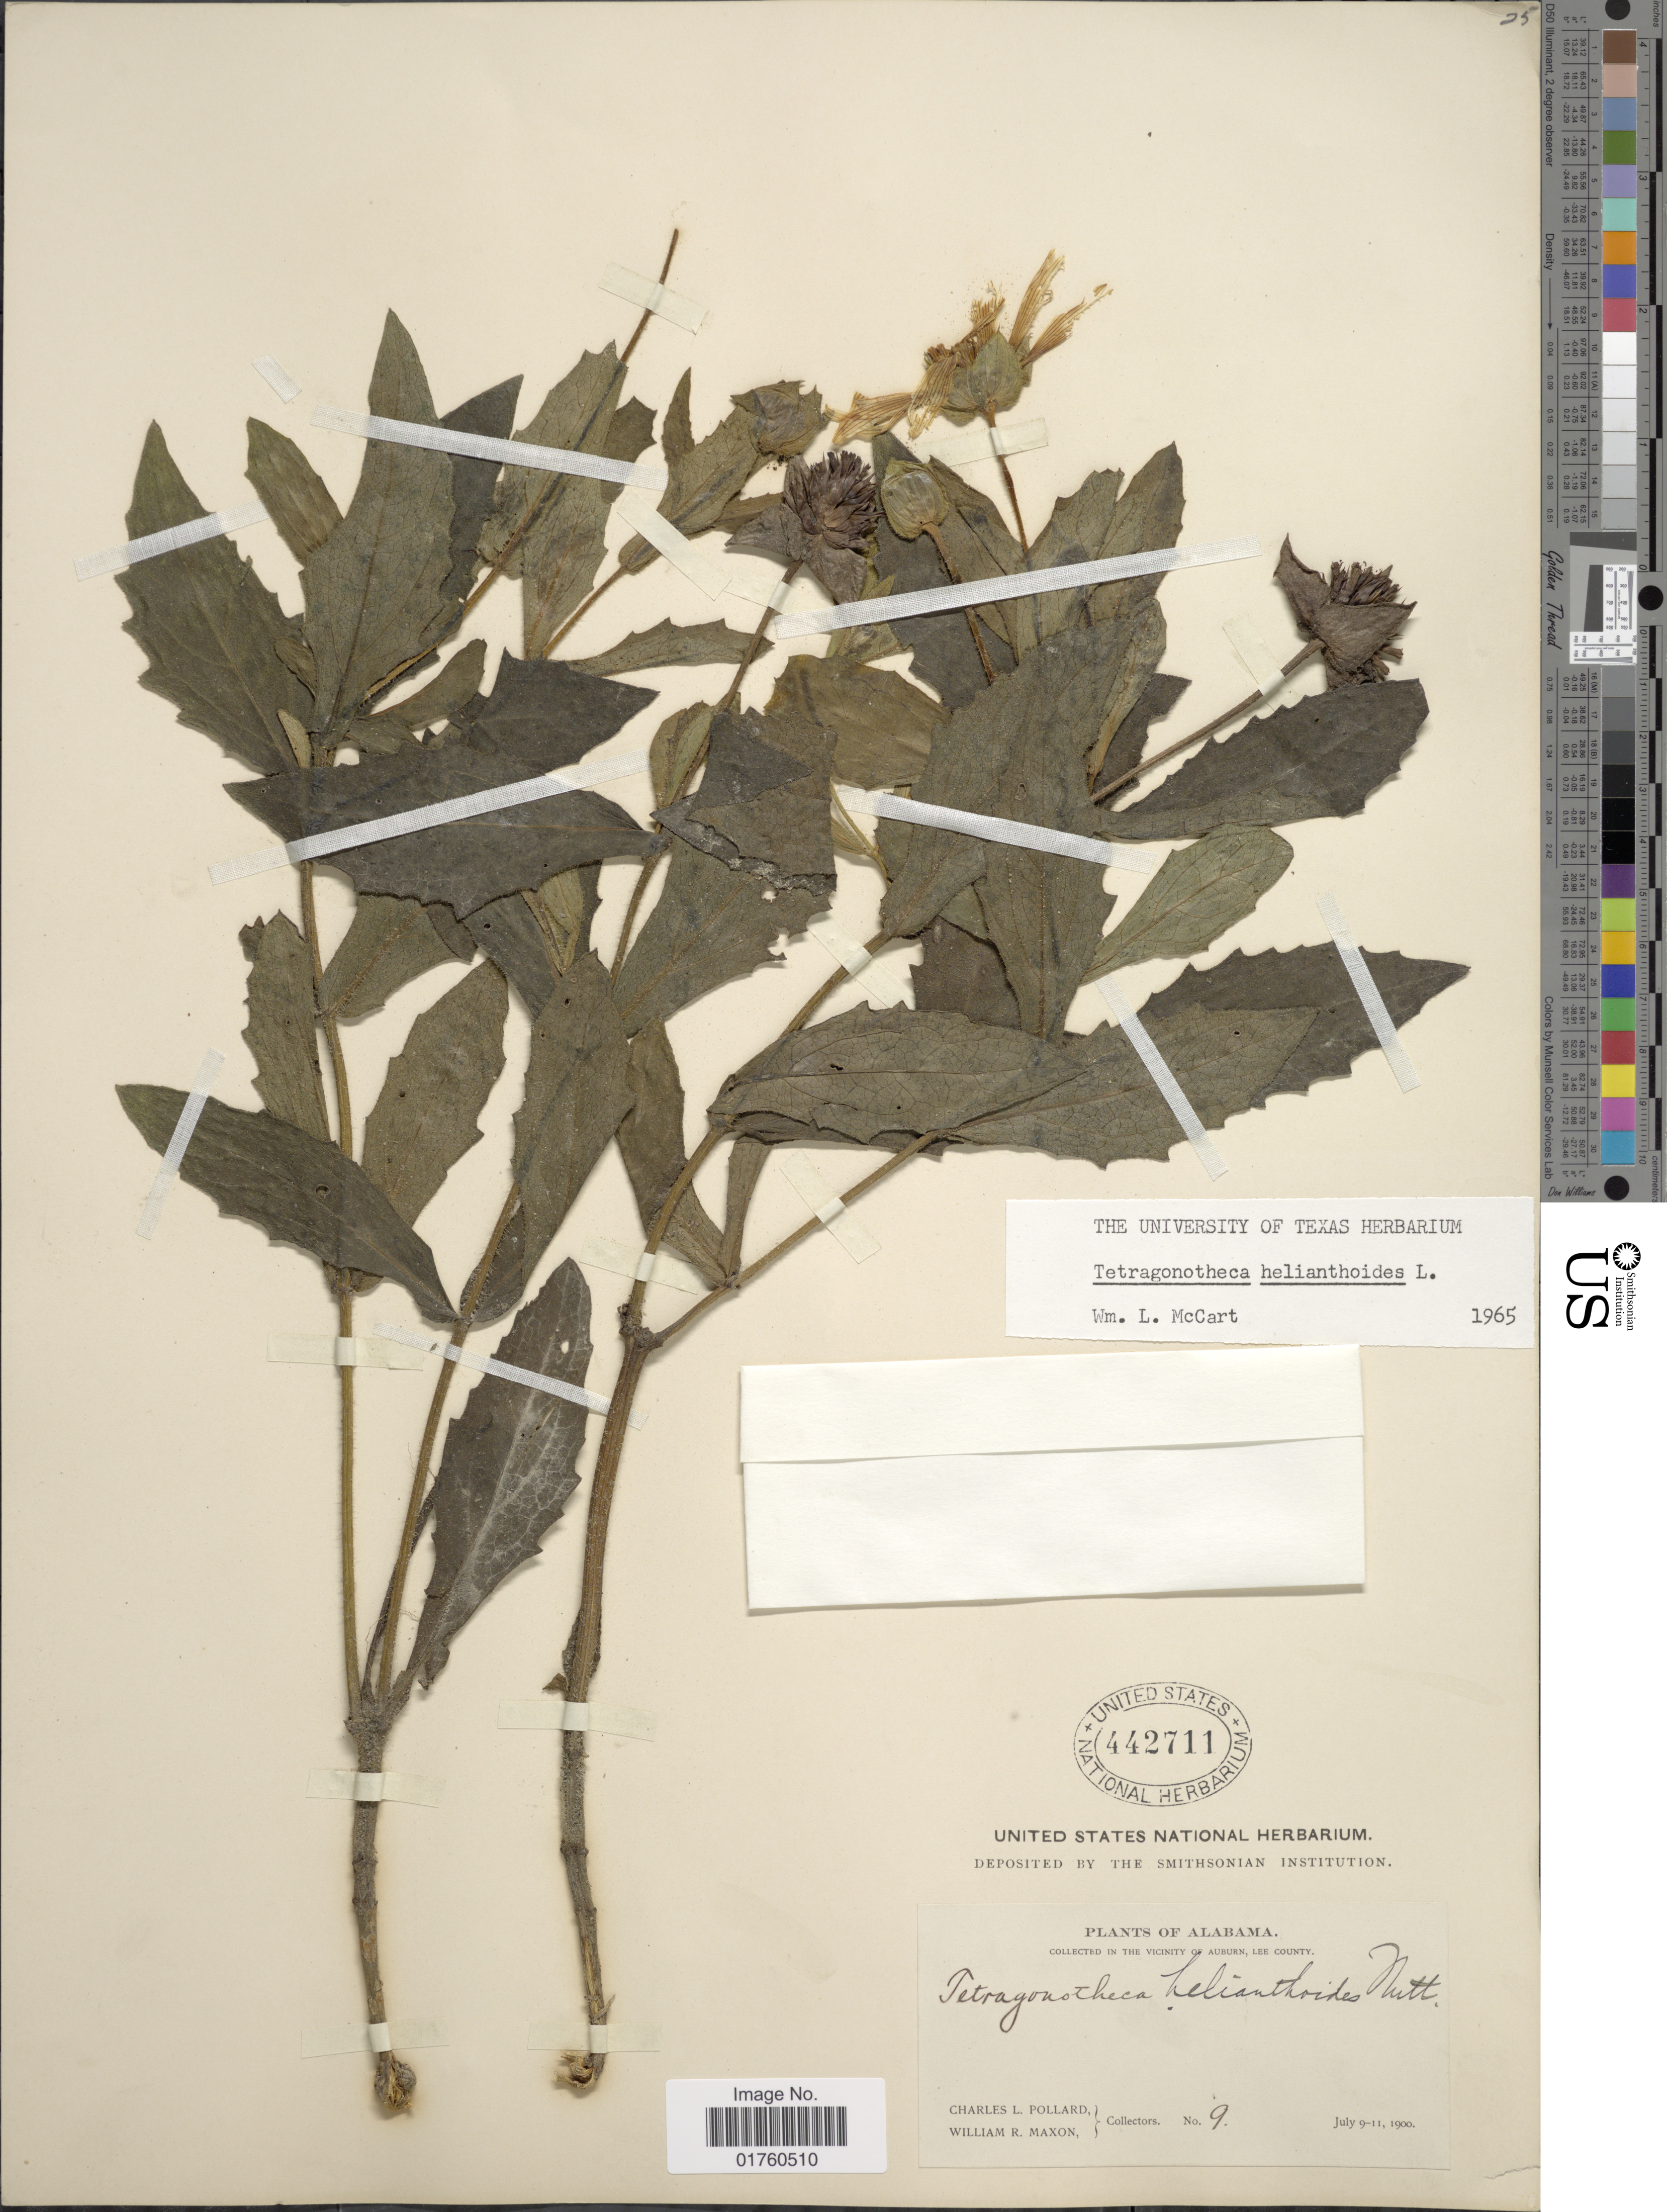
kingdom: Plantae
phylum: Tracheophyta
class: Magnoliopsida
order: Asterales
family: Asteraceae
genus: Tetragonotheca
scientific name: Tetragonotheca helianthoides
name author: L.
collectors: C. L. Pollard & W. R. Maxon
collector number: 9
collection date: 1900-07-09/1900-07-11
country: United States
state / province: Alabama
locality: Vicinity of Aurburn Lee County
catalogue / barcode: US 442711